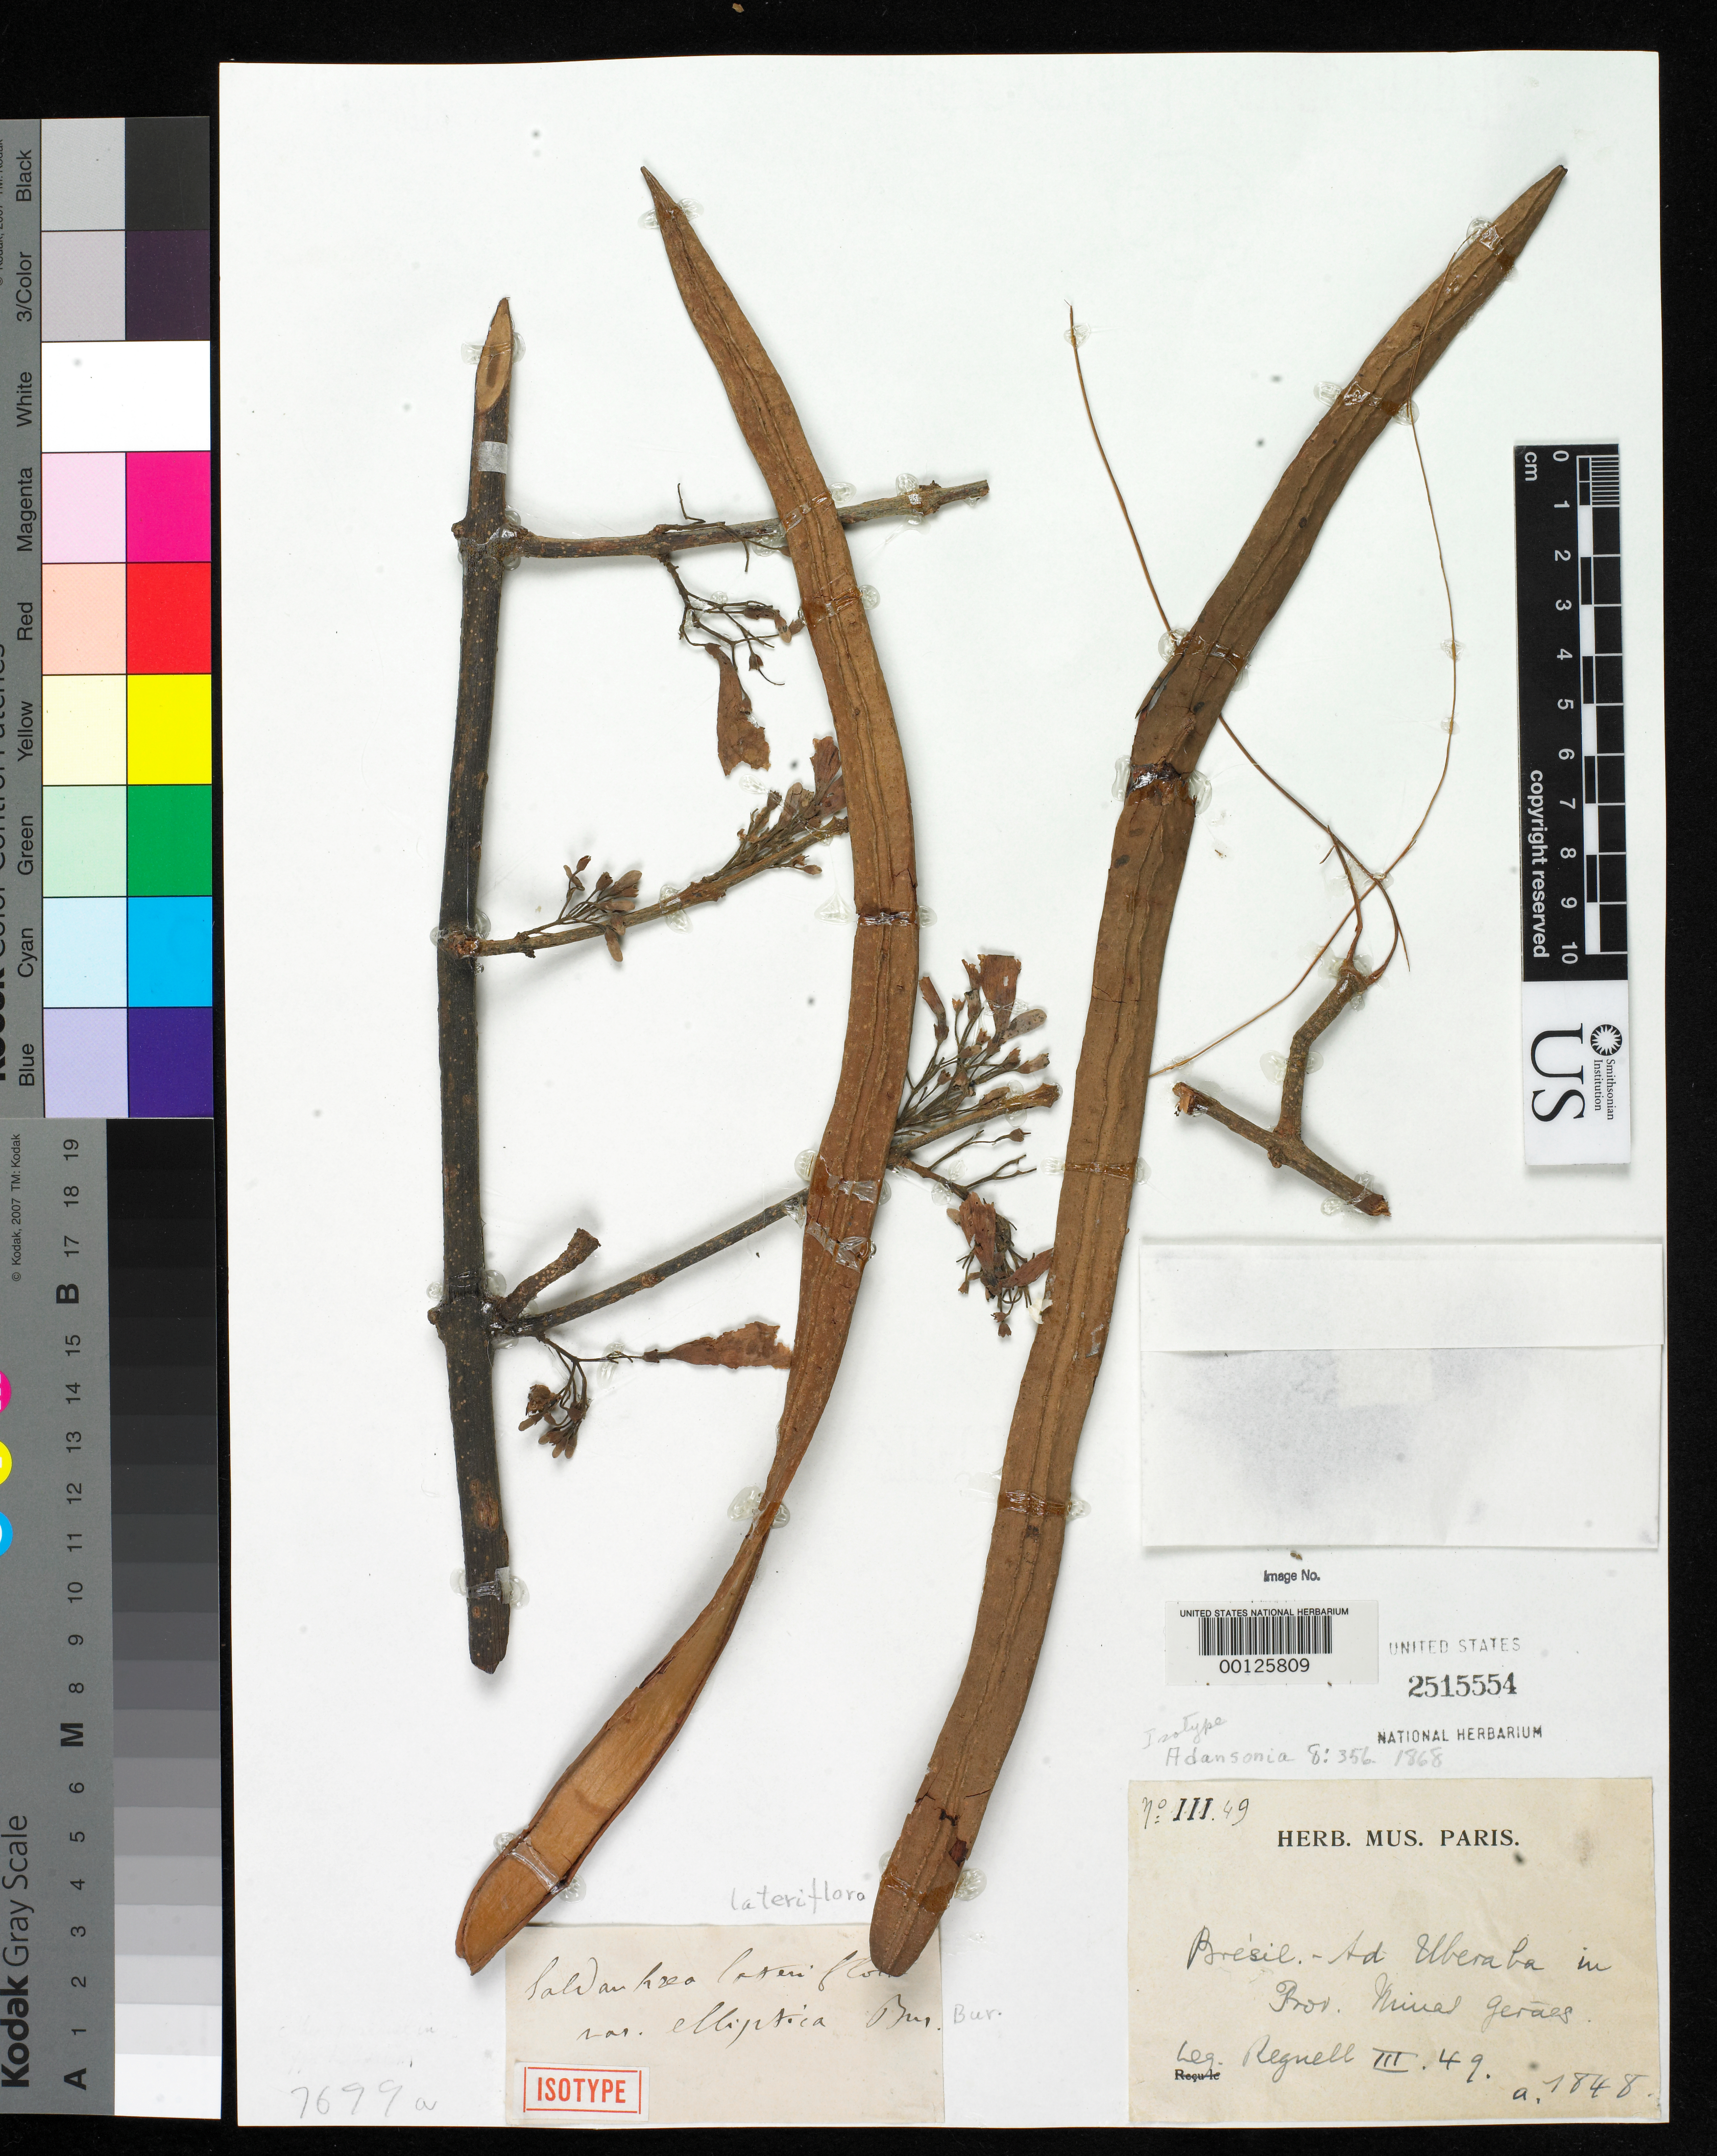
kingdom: Plantae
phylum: Tracheophyta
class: Magnoliopsida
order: Lamiales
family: Bignoniaceae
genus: Saldanhaea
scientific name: Saldanhaea lateriflora var. elliptica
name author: Bureau in Baill.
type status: Isotype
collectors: A. F. Regnell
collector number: III 49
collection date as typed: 1848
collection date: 1848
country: Brazil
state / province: Minas Gerais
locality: Uberaba.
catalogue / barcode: US 2515554